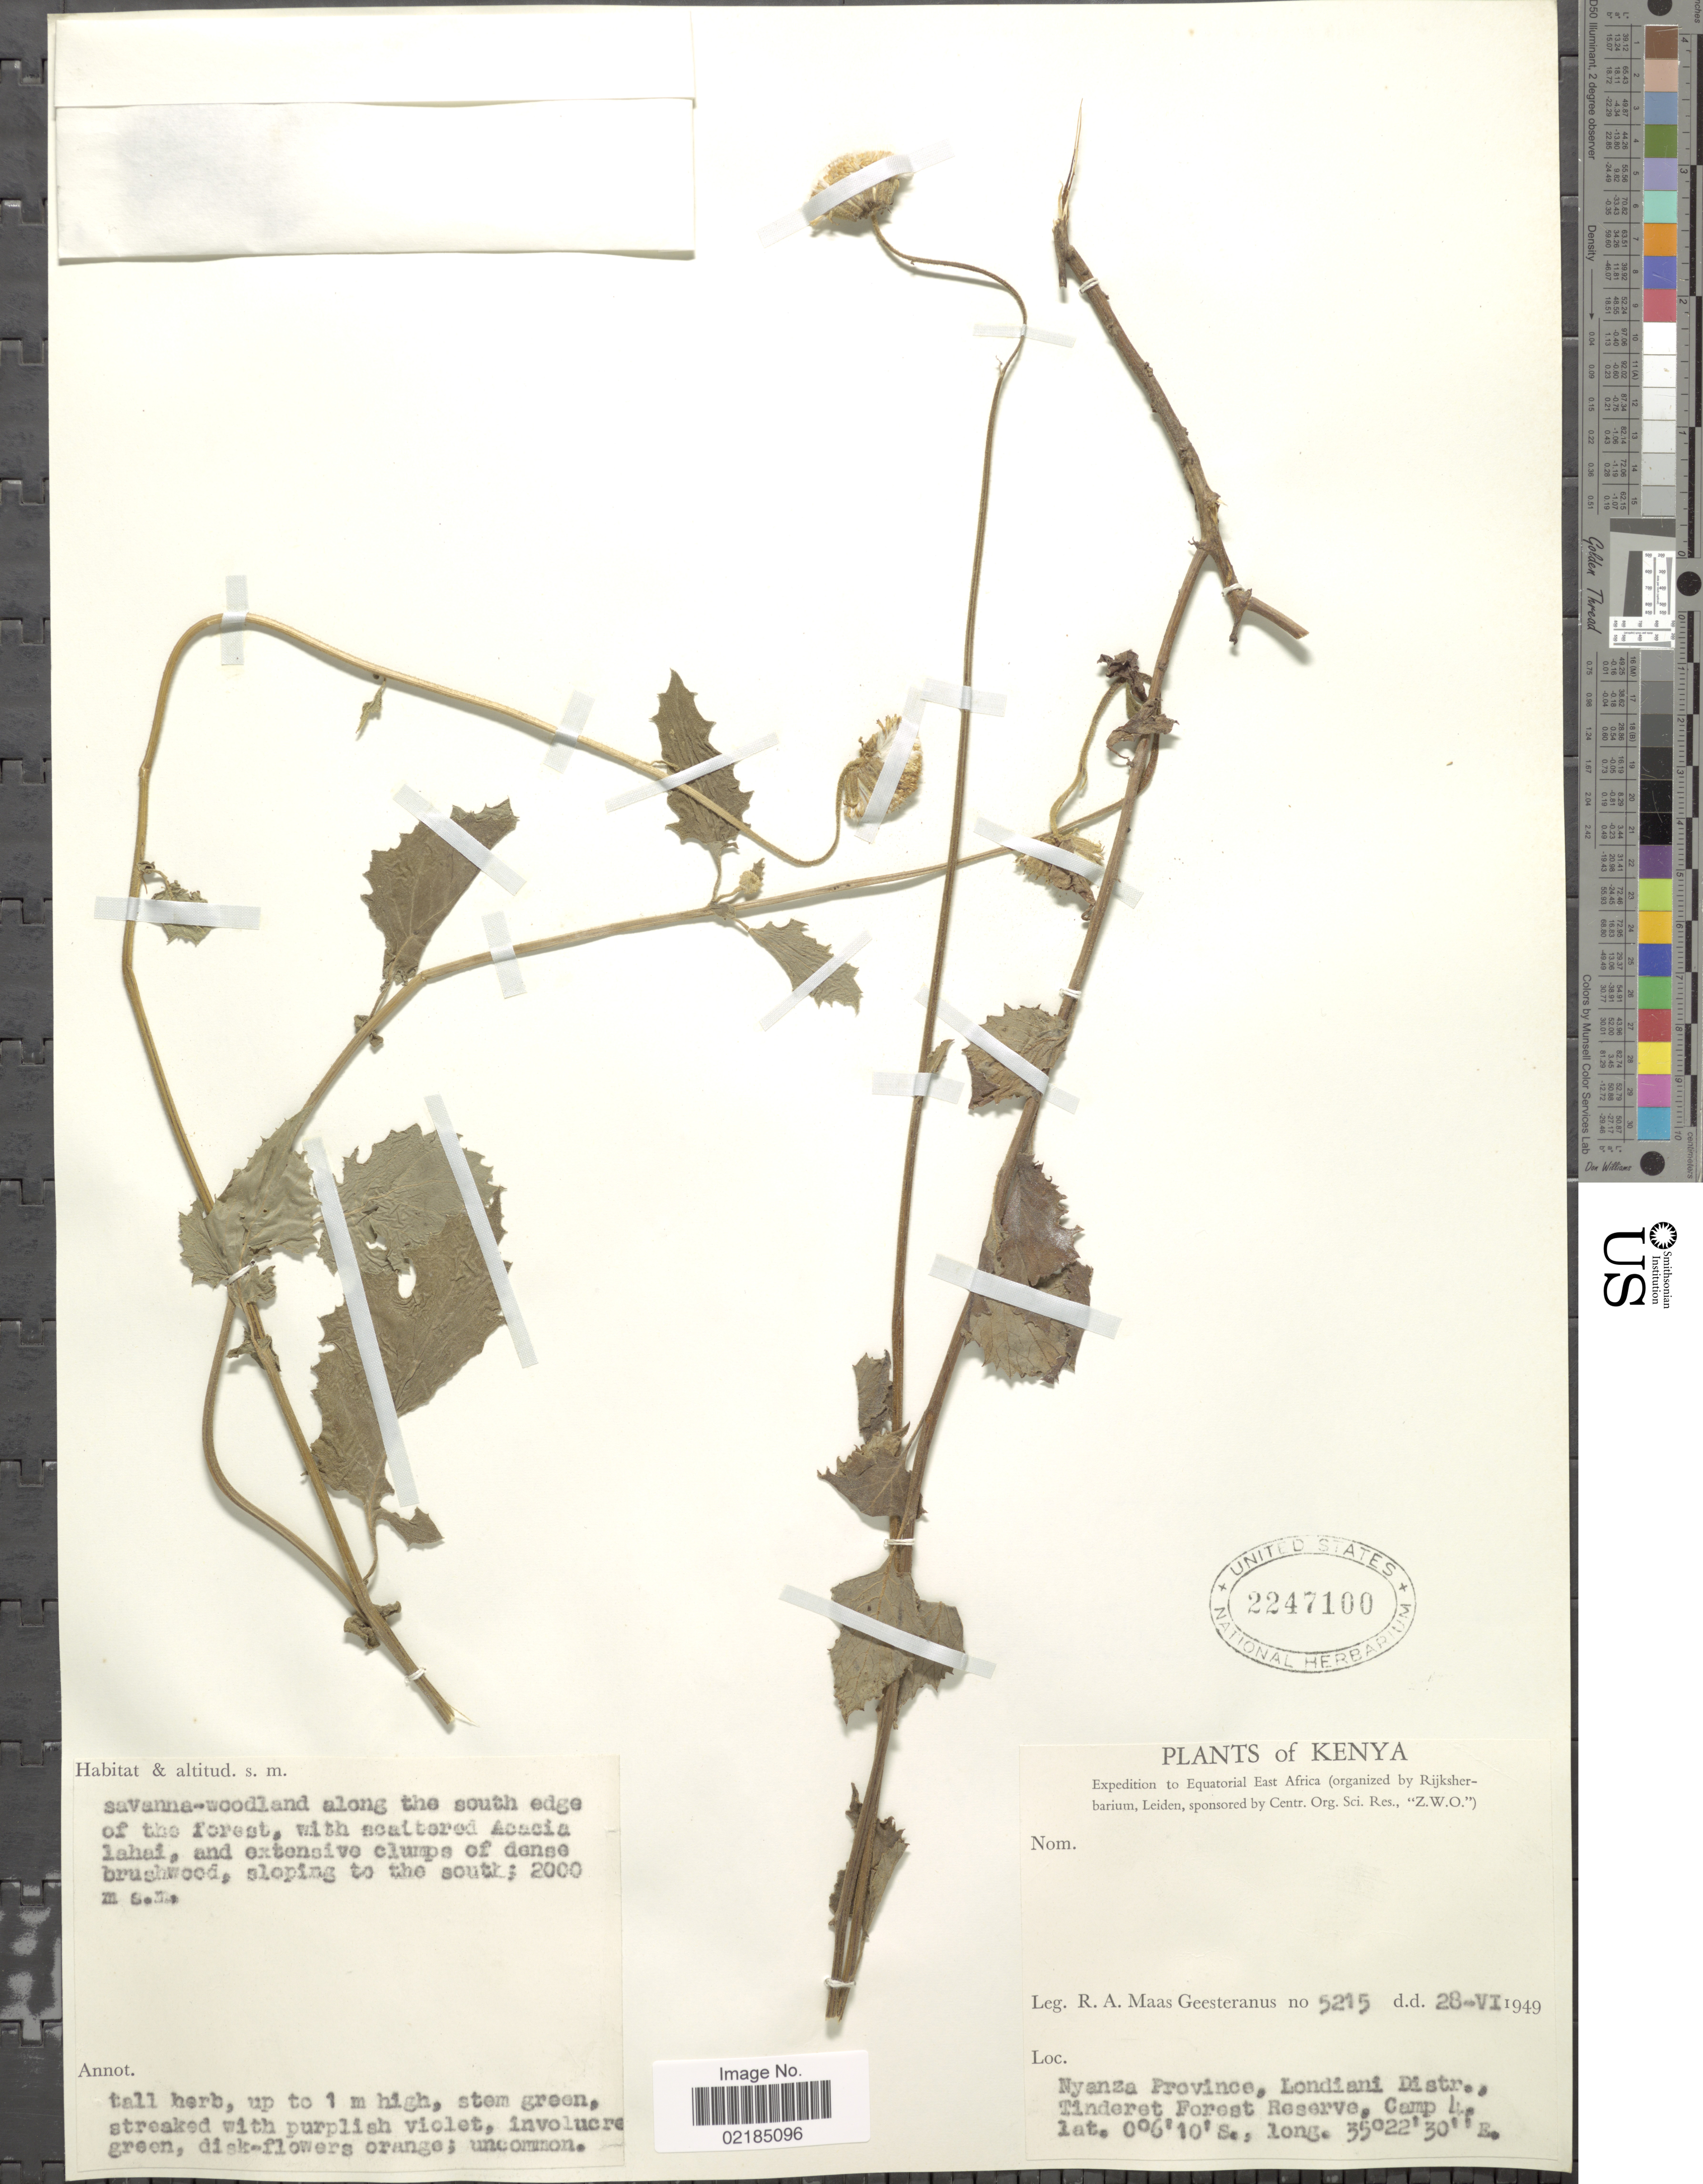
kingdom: Plantae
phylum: Tracheophyta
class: Magnoliopsida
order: Asterales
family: Asteraceae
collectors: R. A. Maas Geesteranus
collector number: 5215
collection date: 1949-06-28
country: Kenya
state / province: Kericho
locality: Nyanza Province, Londiani Distr., Tinderet Forest Reserve, Camp 4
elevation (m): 2000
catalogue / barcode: US 2247100